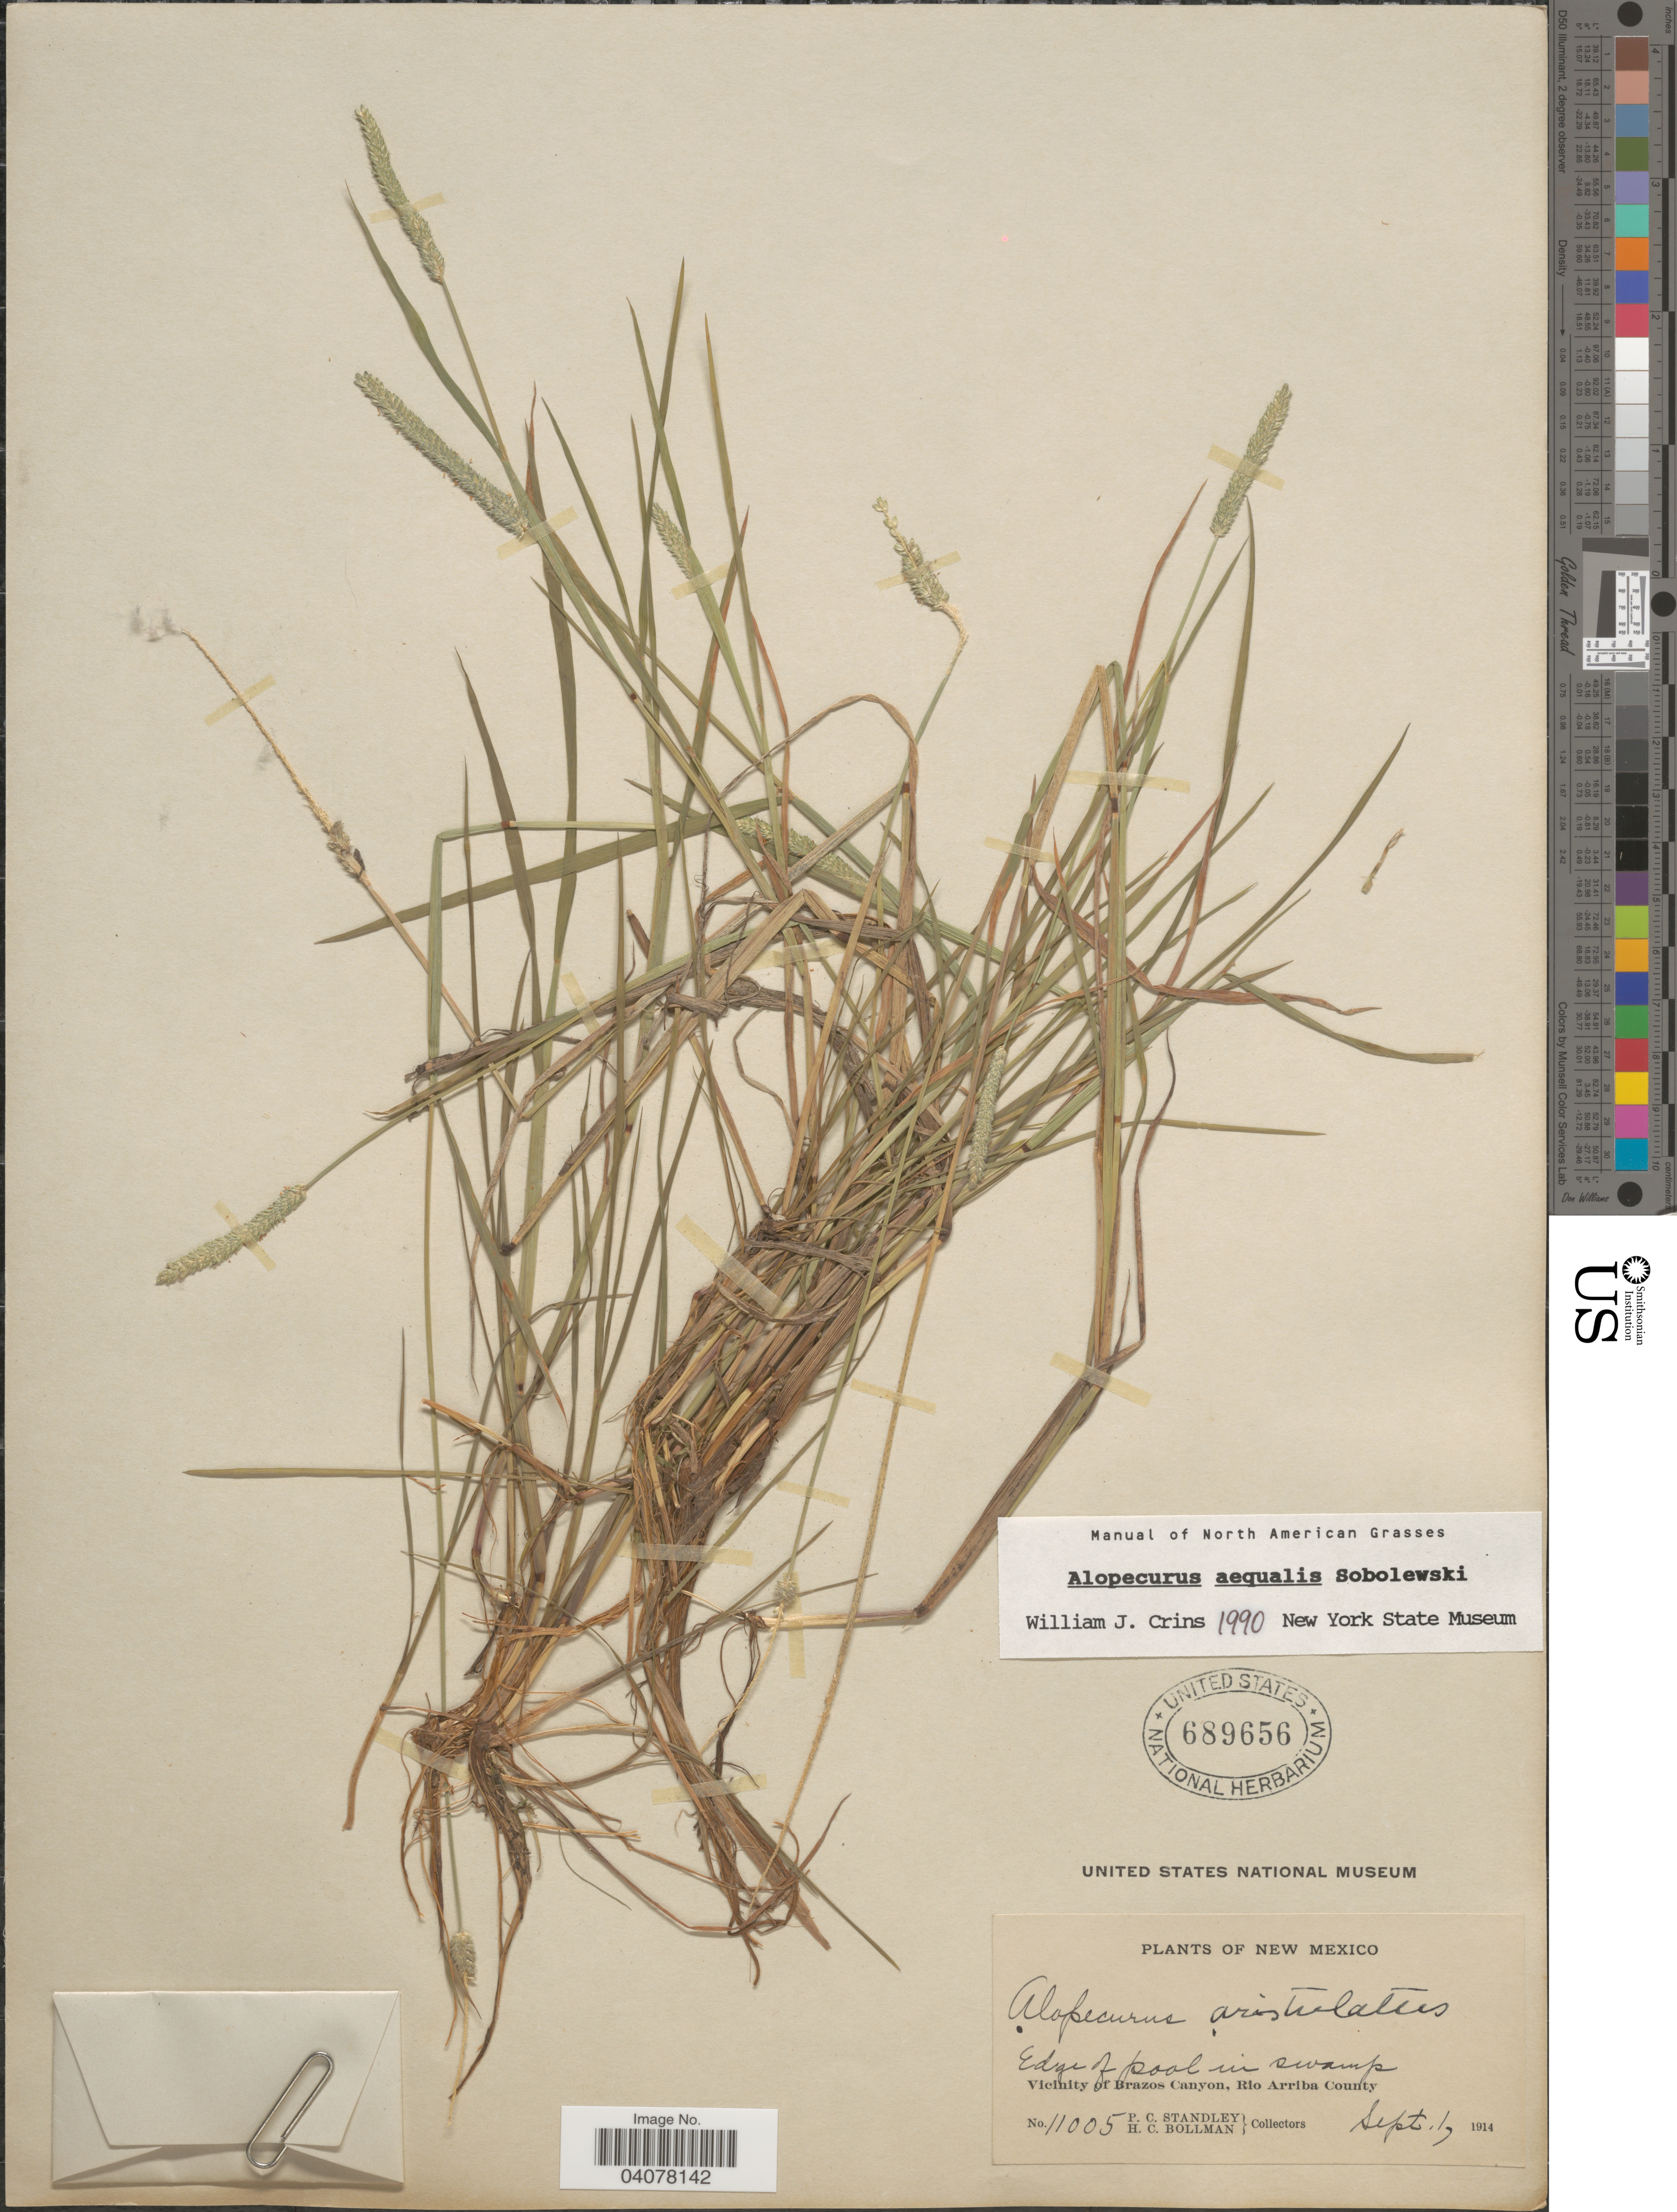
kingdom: Plantae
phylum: Tracheophyta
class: Liliopsida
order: Poales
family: Poaceae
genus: Alopecurus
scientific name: Alopecurus aequalis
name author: Sobol.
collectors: P. C. Standley & H. C. Bollman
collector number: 11005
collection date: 1914-09-01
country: United States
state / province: New Mexico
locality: Edge of pool in swamp. Vicinity of Brazos Canyon, Rio Arriba County.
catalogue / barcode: US 689656